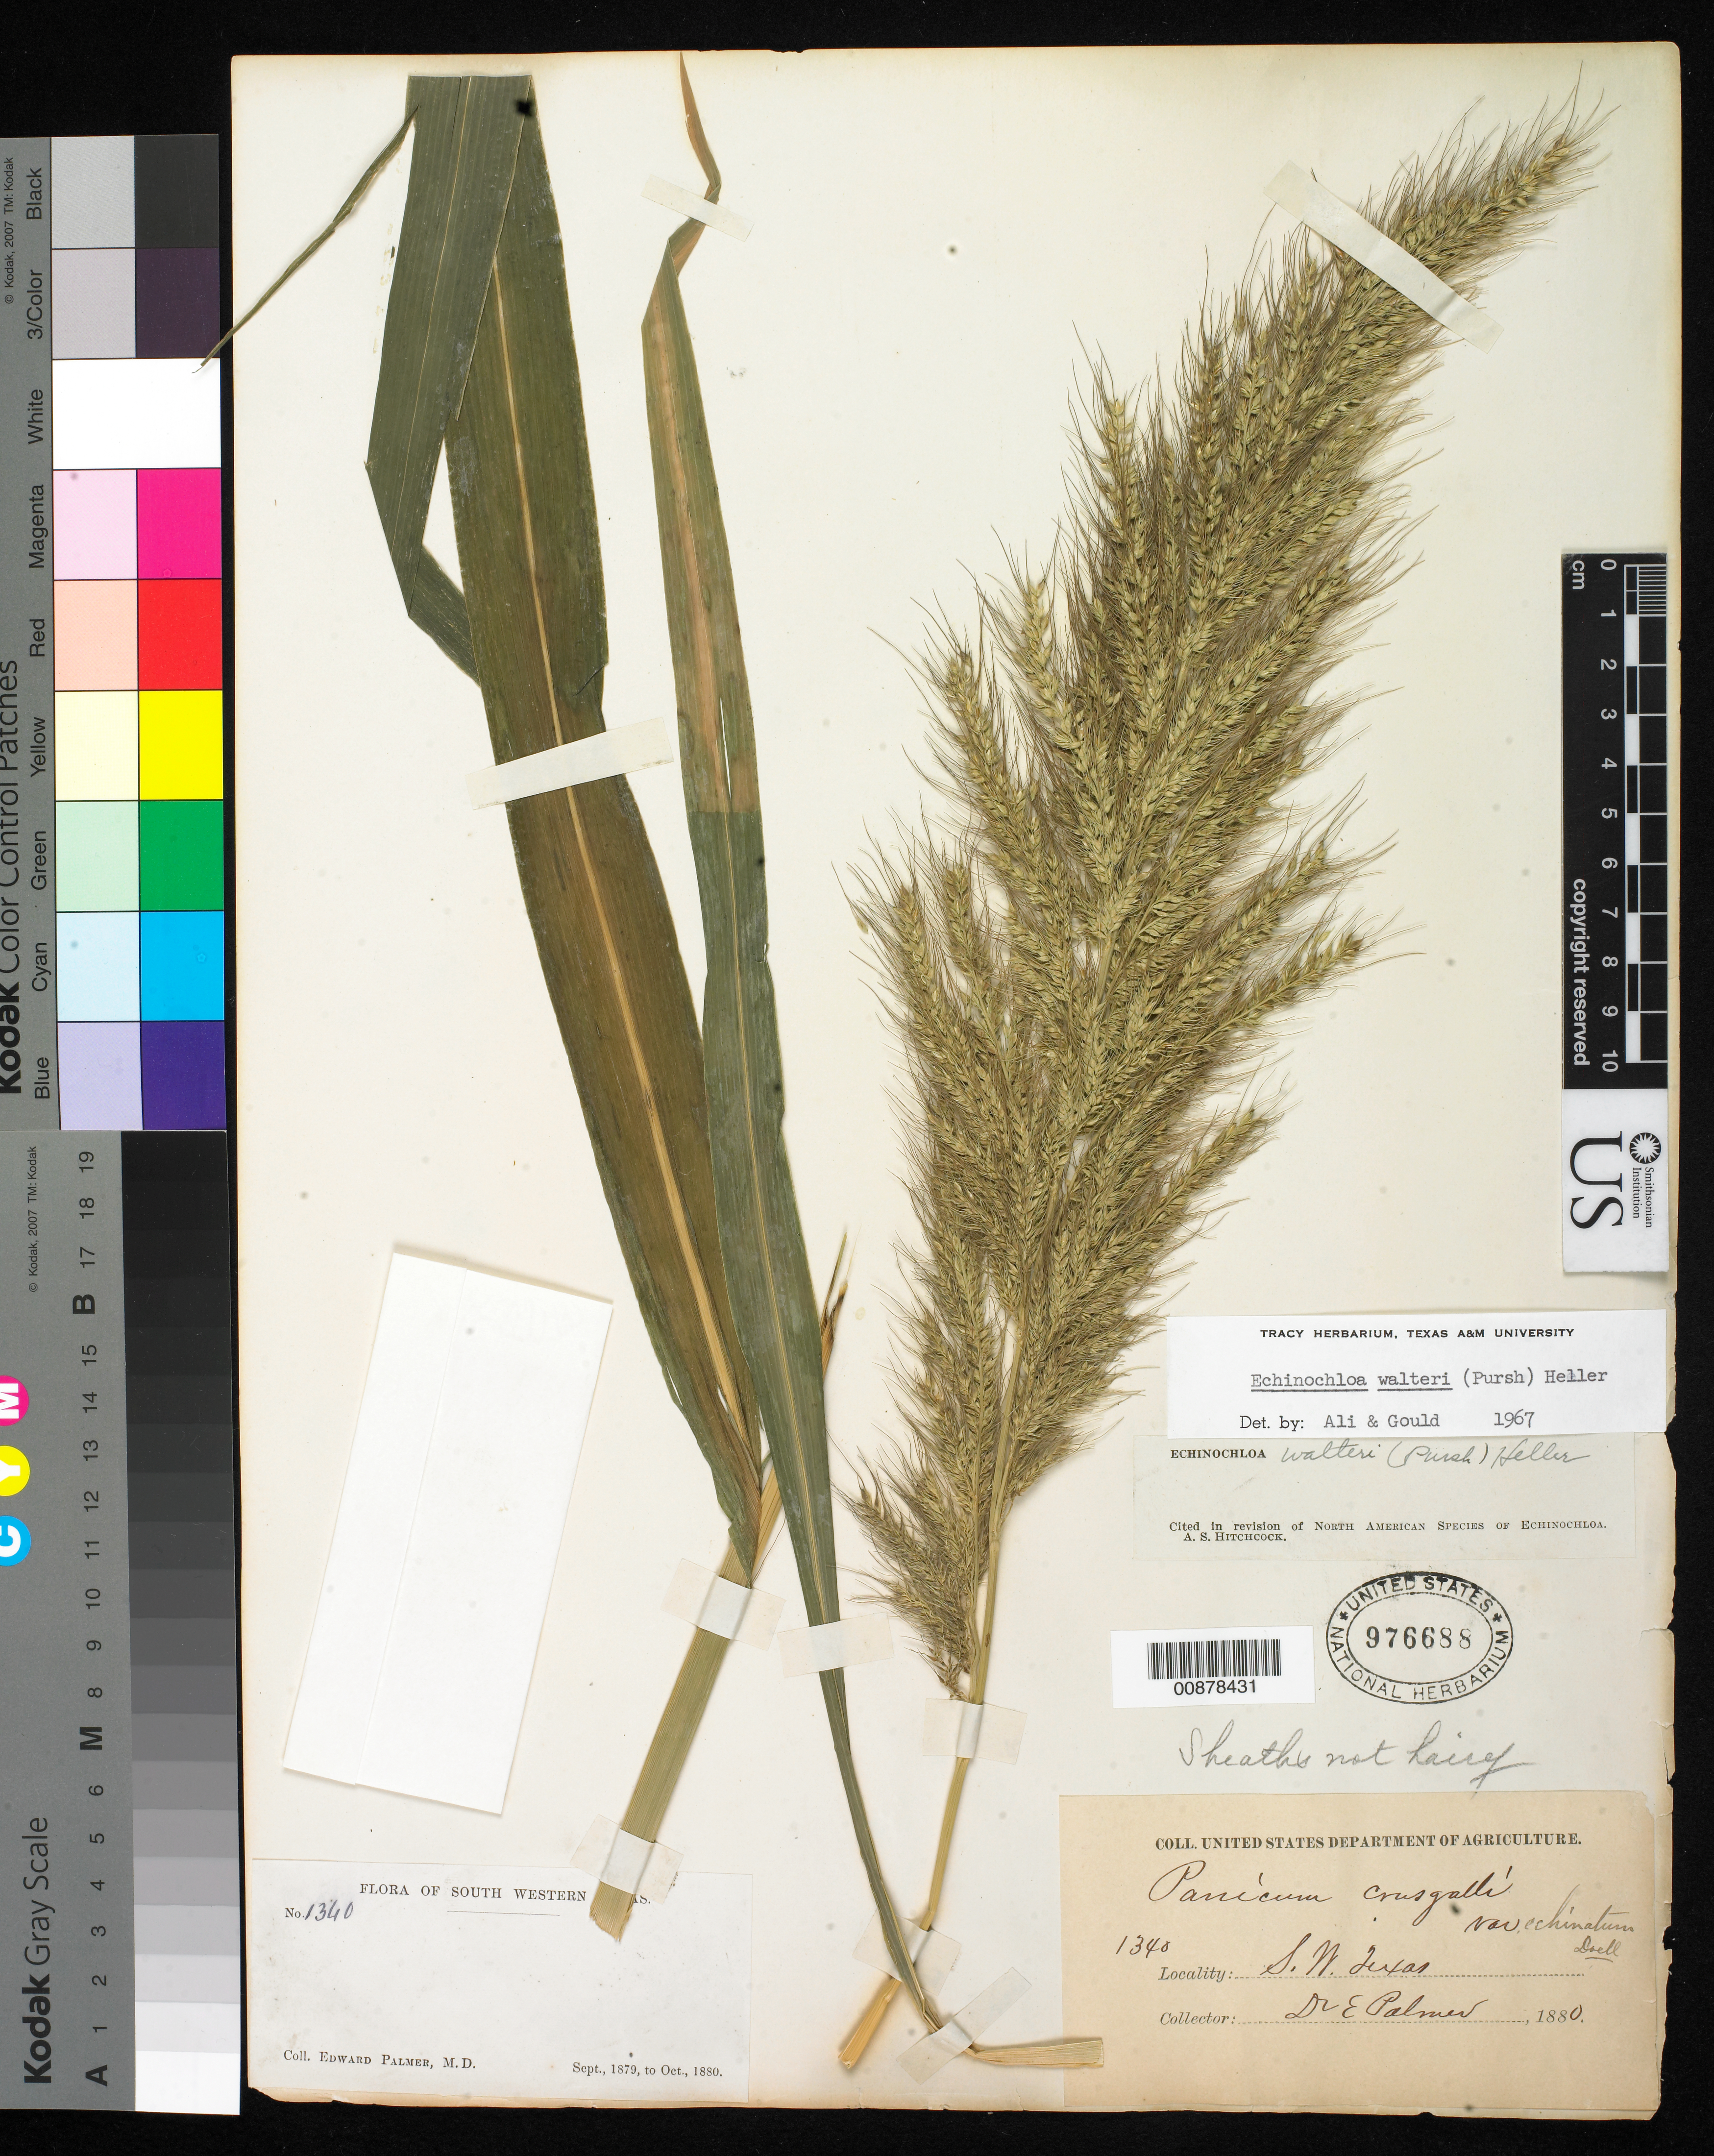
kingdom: Plantae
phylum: Tracheophyta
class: Liliopsida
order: Poales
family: Poaceae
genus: Echinochloa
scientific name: Echinochloa walteri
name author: (Pursh) A. Heller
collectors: E. Palmer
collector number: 1340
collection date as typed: Sep 1879 to -- Oct 1880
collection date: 1879-09/1880-10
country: United States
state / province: Texas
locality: SW Texas.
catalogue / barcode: US 976688